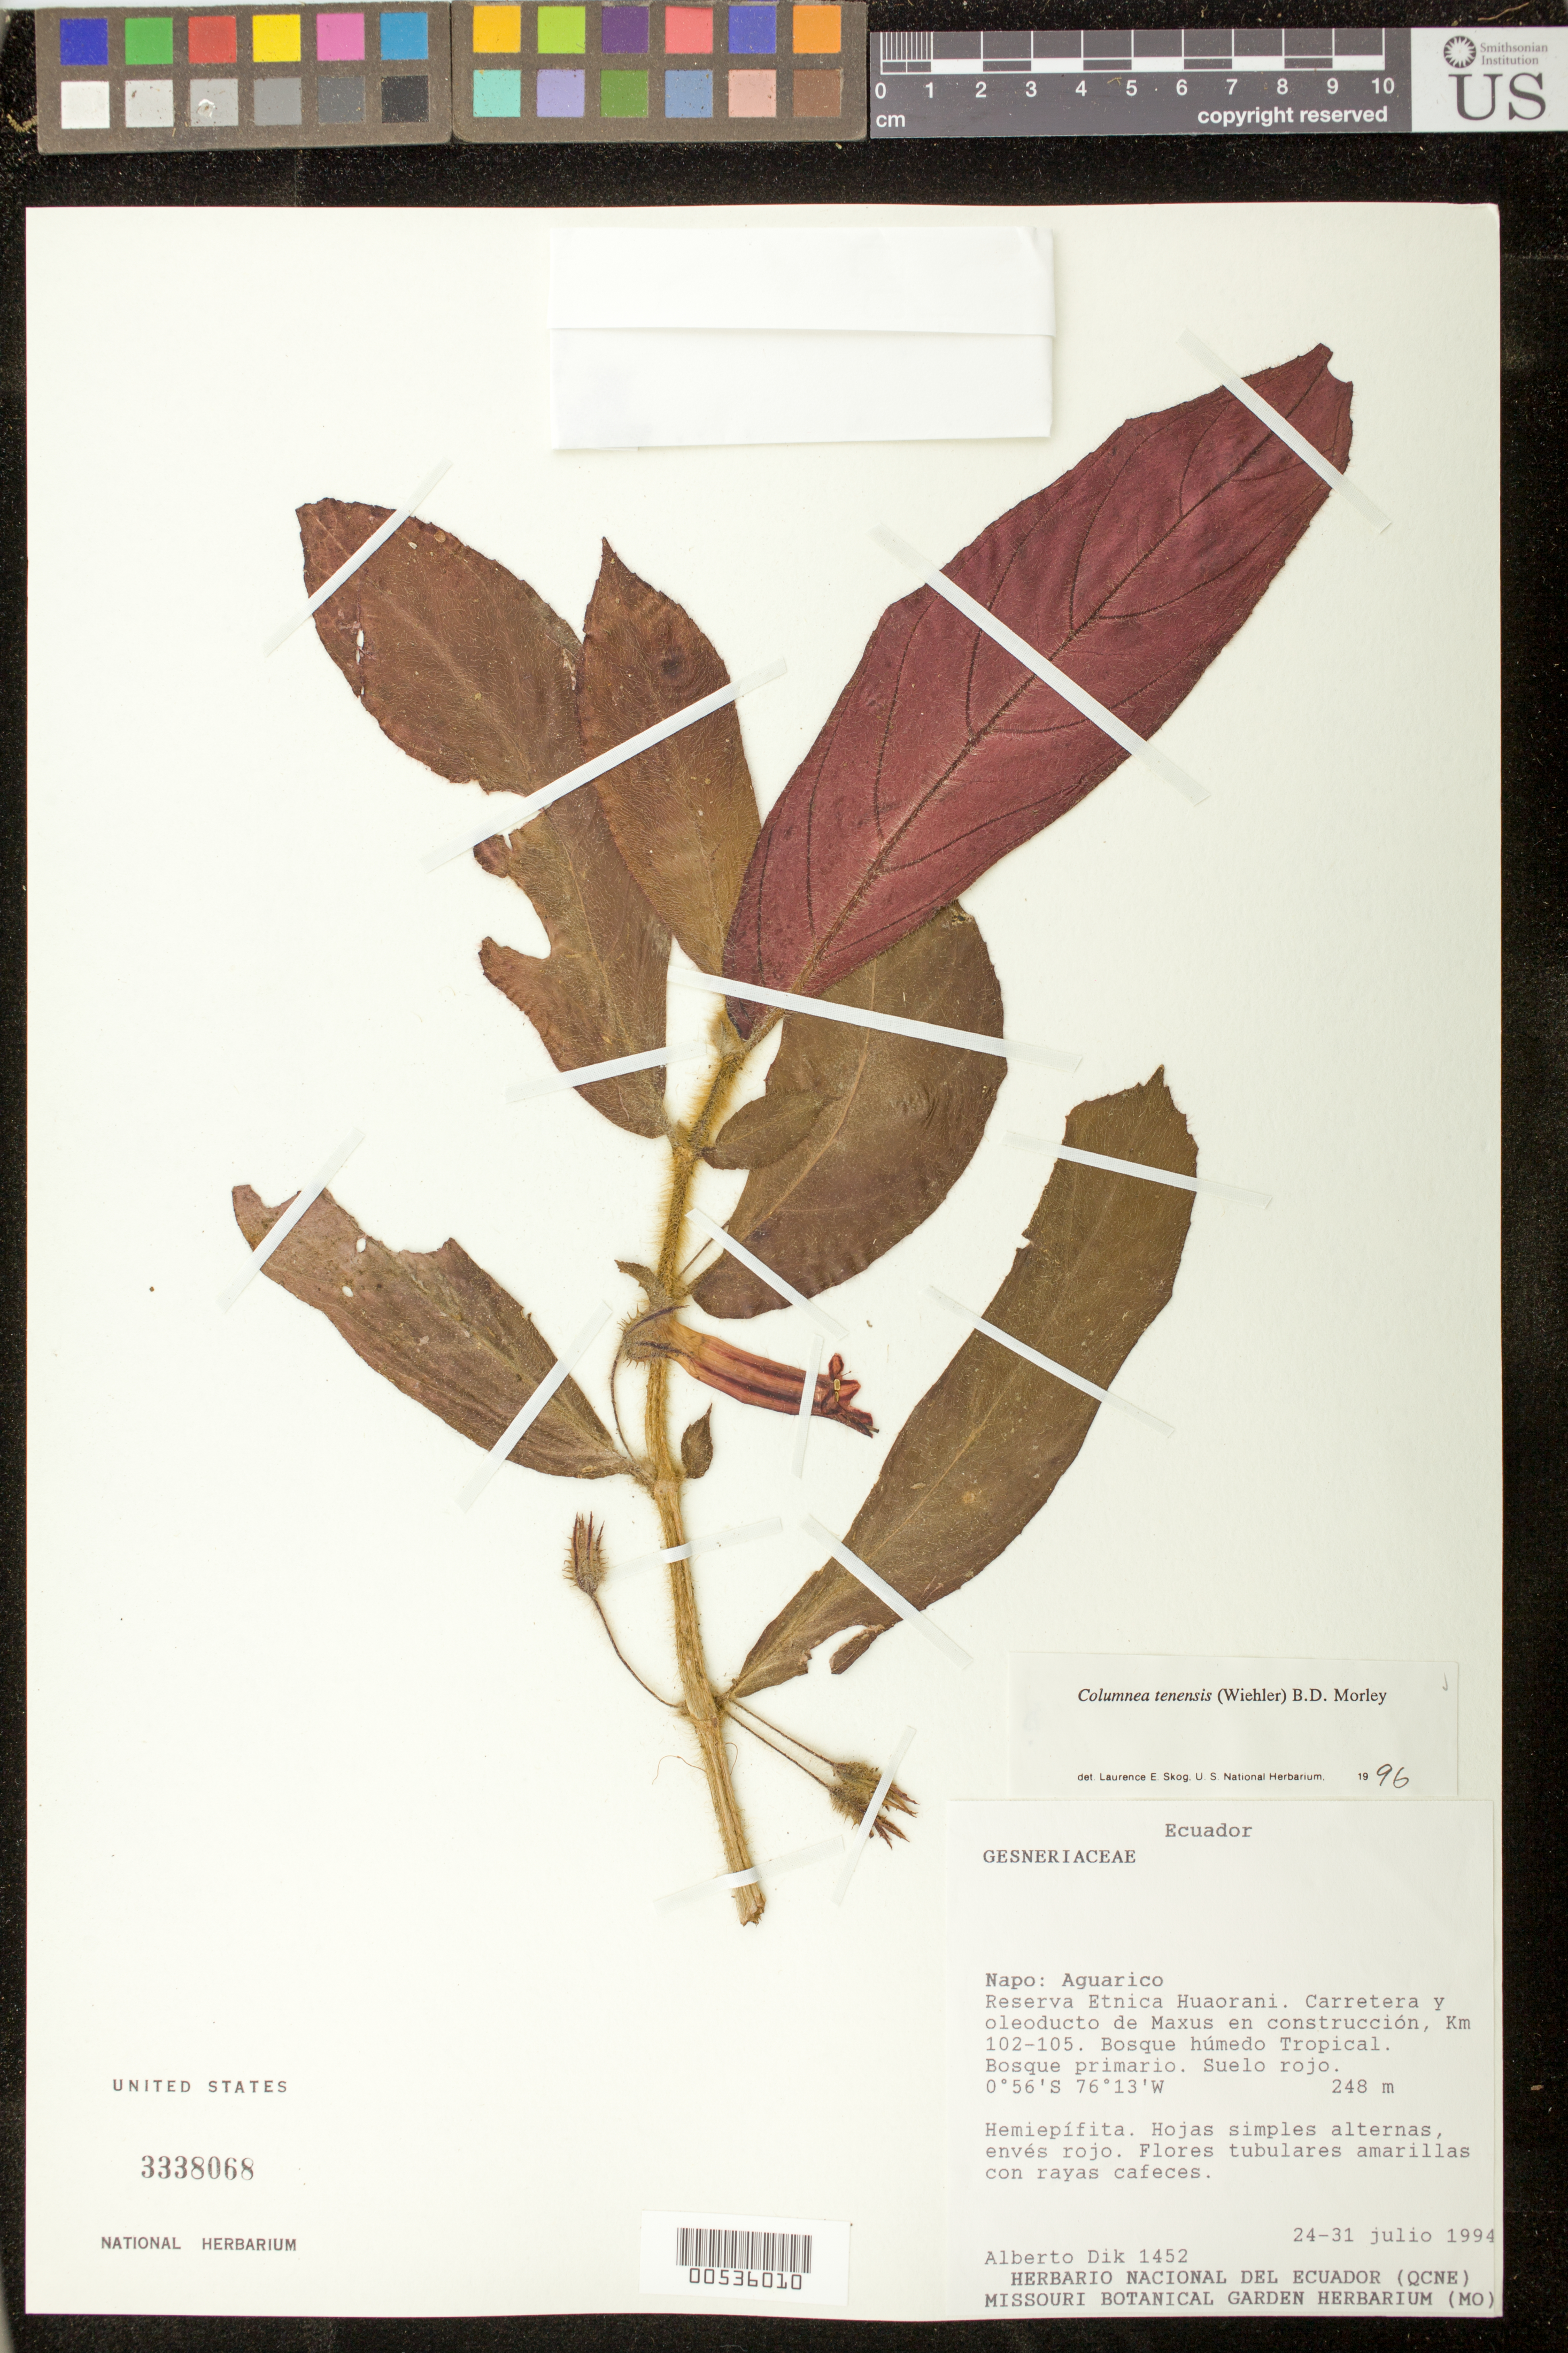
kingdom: Plantae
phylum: Tracheophyta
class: Magnoliopsida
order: Lamiales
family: Gesneriaceae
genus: Columnea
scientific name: Columnea illepida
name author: H.E. Moore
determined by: Clark, J. L.; Skog, Laurence E.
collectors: A. Dik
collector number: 1452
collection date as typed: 24-31 Jul 1994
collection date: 1994-07-24/1994-07-31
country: Ecuador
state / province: Napo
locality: Aguarico: Reserva Etnica Huaorani; carretera y oleoducto de Maxus en construcción, Km 102-105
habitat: Bosque húmedo tropical; bosque primario, suelos rojos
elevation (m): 248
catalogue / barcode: US 3338068